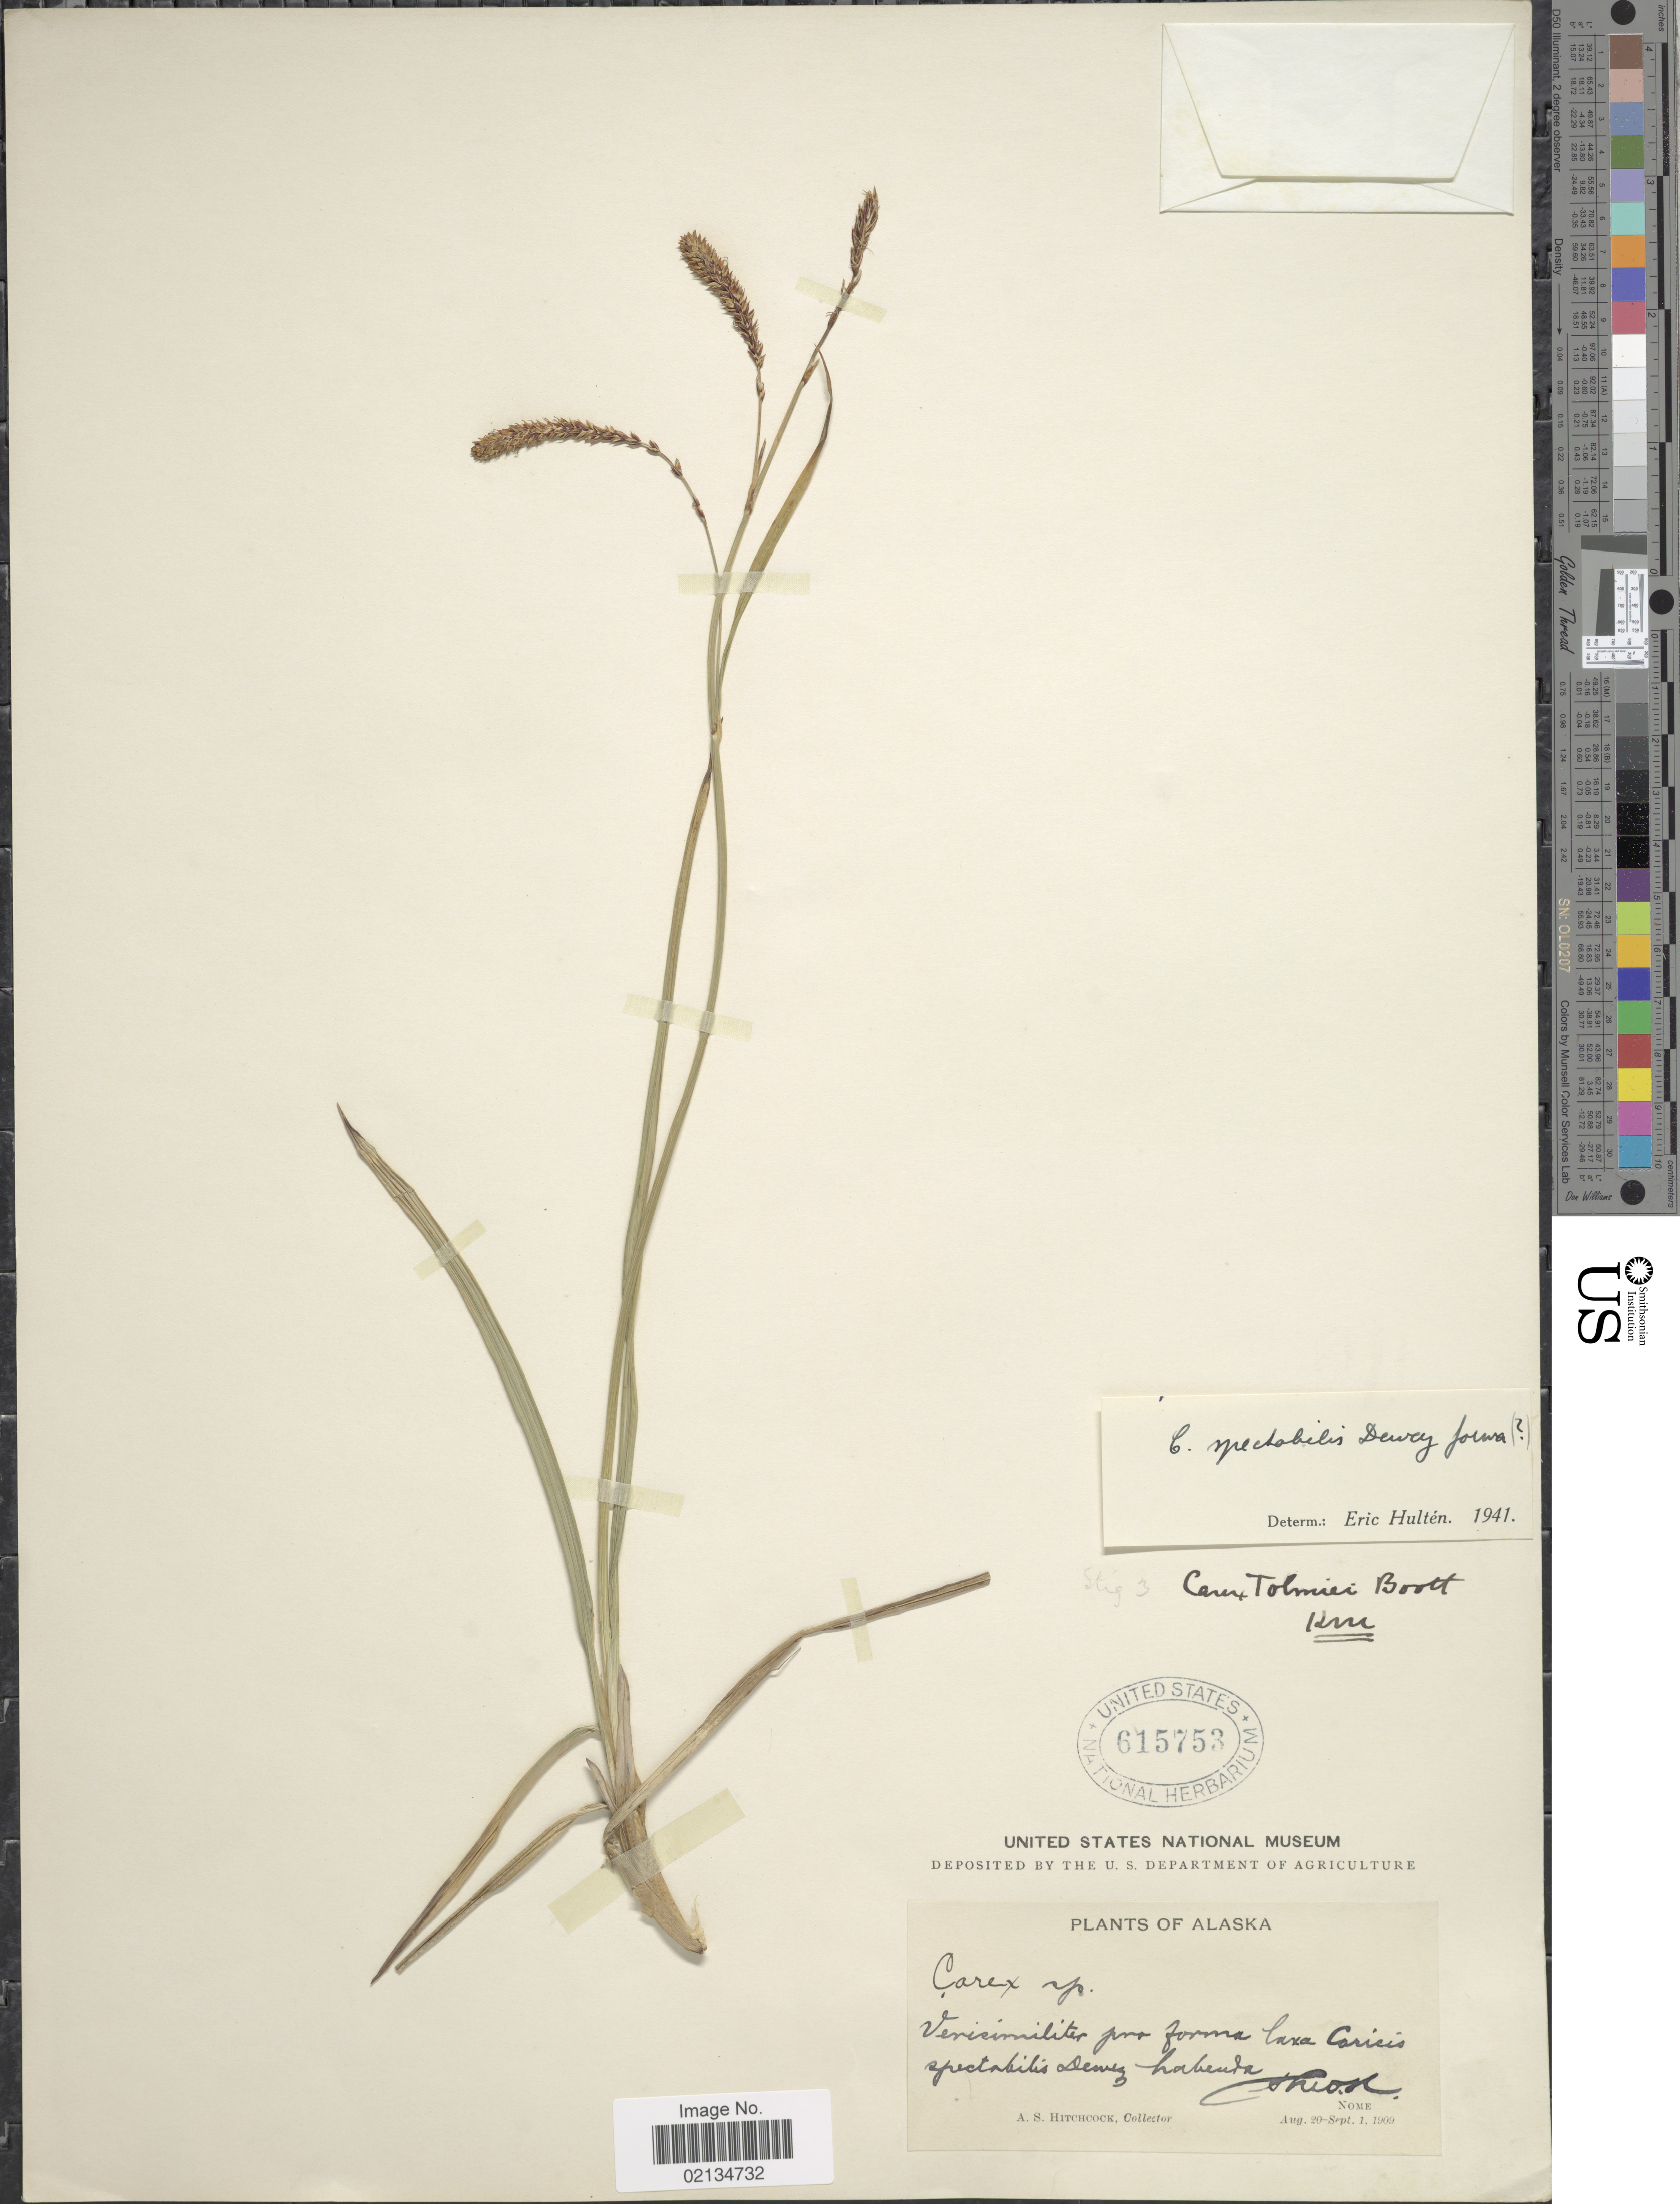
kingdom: Plantae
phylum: Tracheophyta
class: Liliopsida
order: Poales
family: Cyperaceae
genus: Carex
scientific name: Carex spectabilis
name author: Dewey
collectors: A. S. Hitchcock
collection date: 1909-08-20/1909-09-01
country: United States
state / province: Alaska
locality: Nome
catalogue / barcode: US 615753